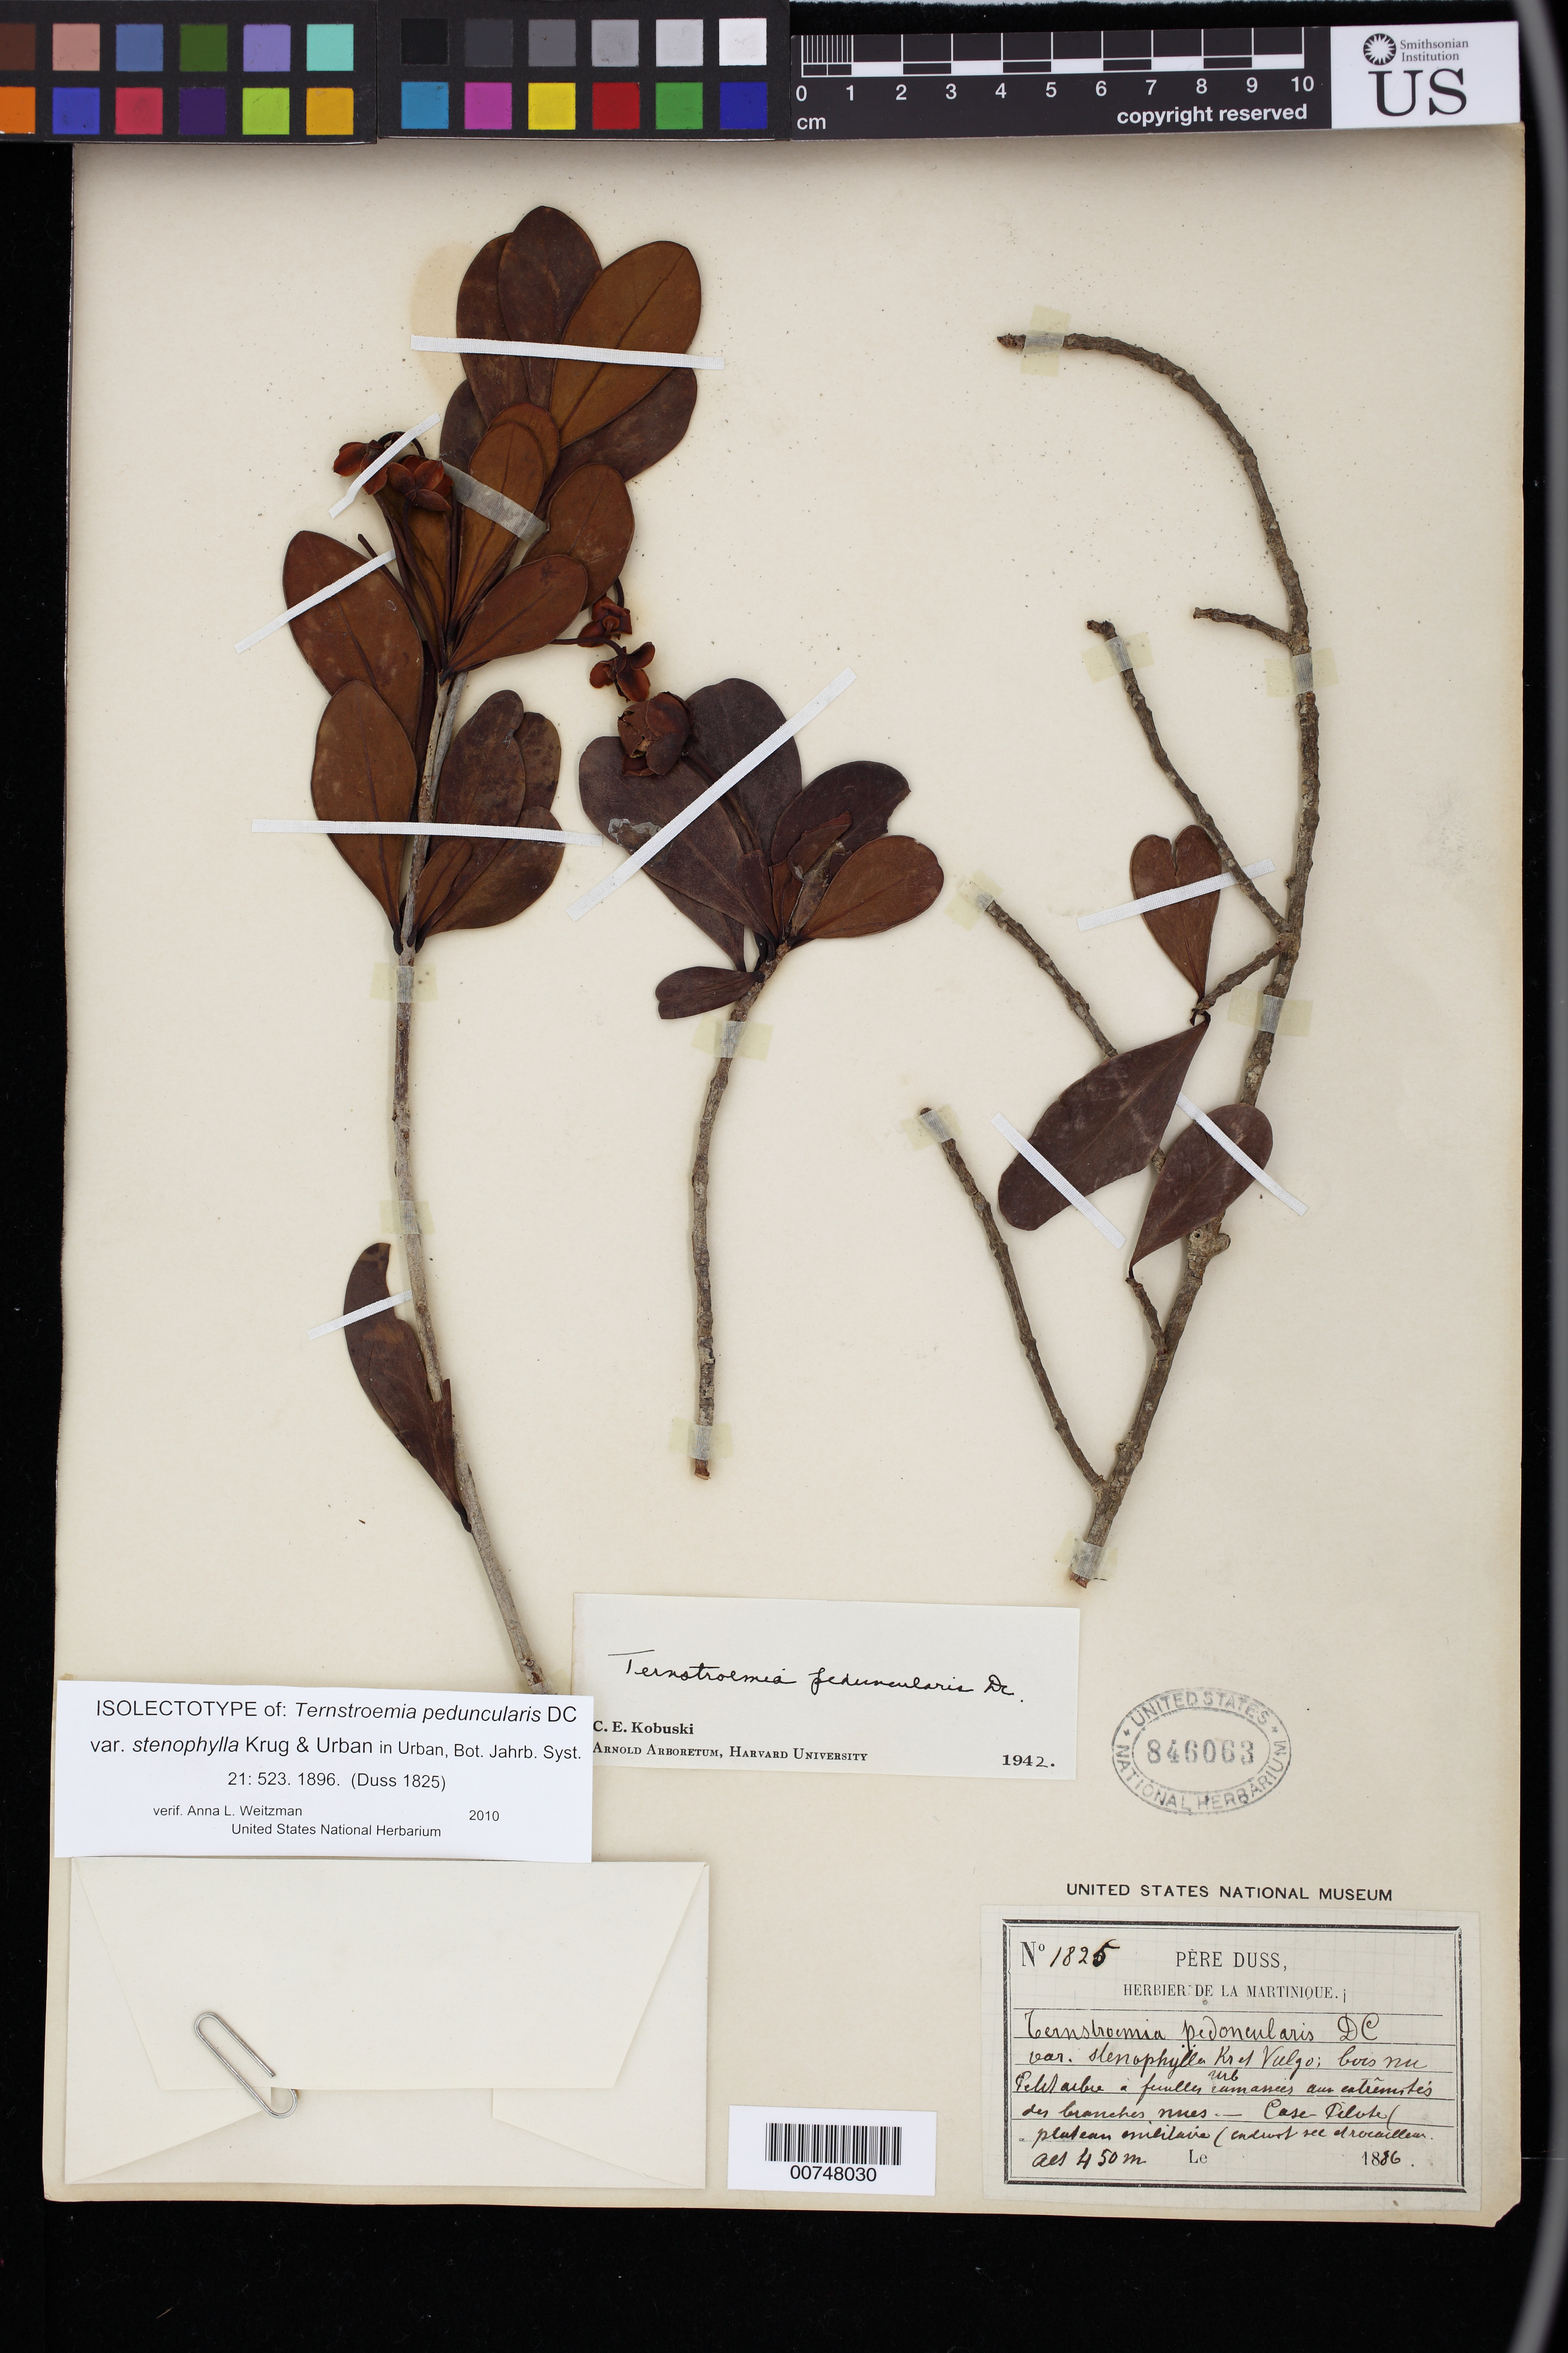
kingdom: Plantae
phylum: Tracheophyta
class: Magnoliopsida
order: Ericales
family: Pentaphylacaceae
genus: Ternstroemia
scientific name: Ternstroemia peduncularis var. stenophylla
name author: Krug & Urb.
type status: Syntype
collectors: Père Duss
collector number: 1825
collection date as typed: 1886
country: Martinique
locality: Case Pilote... [illegible, plateau emieilarie endsort see d rocuilleur?]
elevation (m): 450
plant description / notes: Protologue does not cite any collections from Martinique, cites Duss 1825 as "Dominica prope La Sourfrière". Annotated as "isolectotype" by A. L. Weitzman (2010).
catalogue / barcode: US 846063